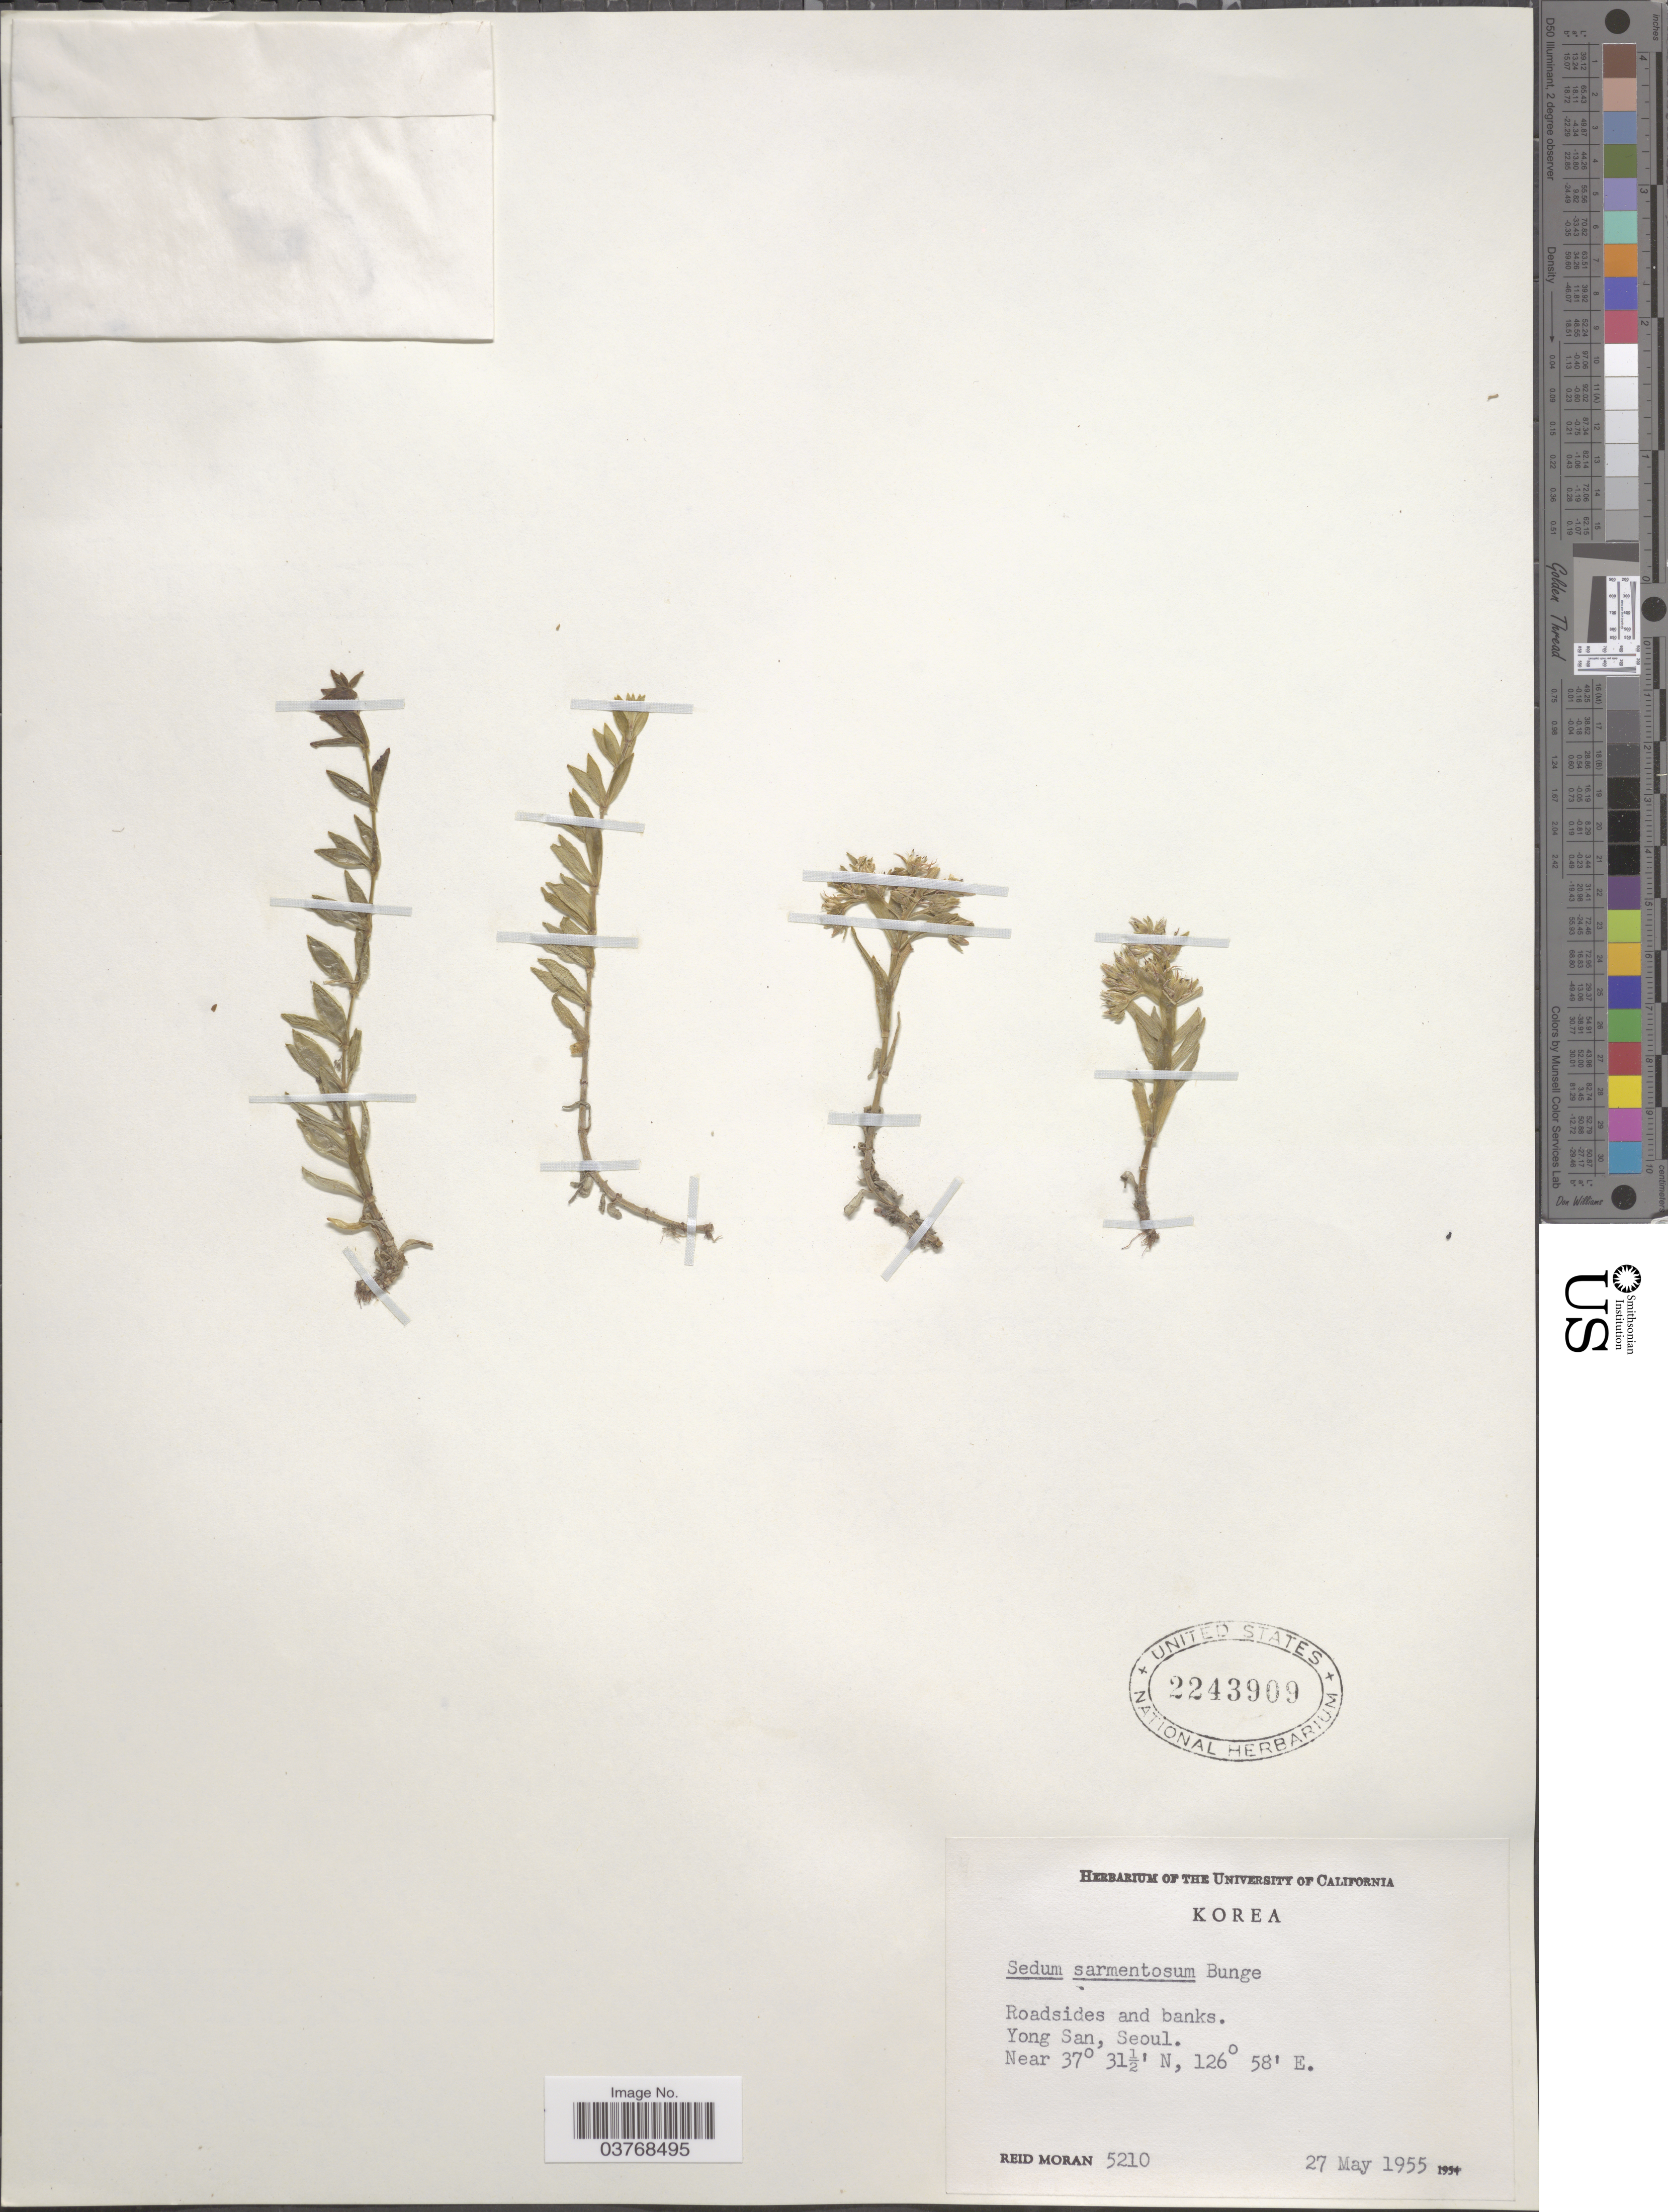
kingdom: Plantae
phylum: Tracheophyta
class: Magnoliopsida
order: Saxifragales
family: Crassulaceae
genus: Sedum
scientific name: Sedum sarmentosum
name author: Bunge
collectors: R. Moran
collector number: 5210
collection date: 1955-05-27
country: South Korea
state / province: Seoul Special City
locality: Roadsides and banks. Yong San, Seoul.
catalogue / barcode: US 2243909